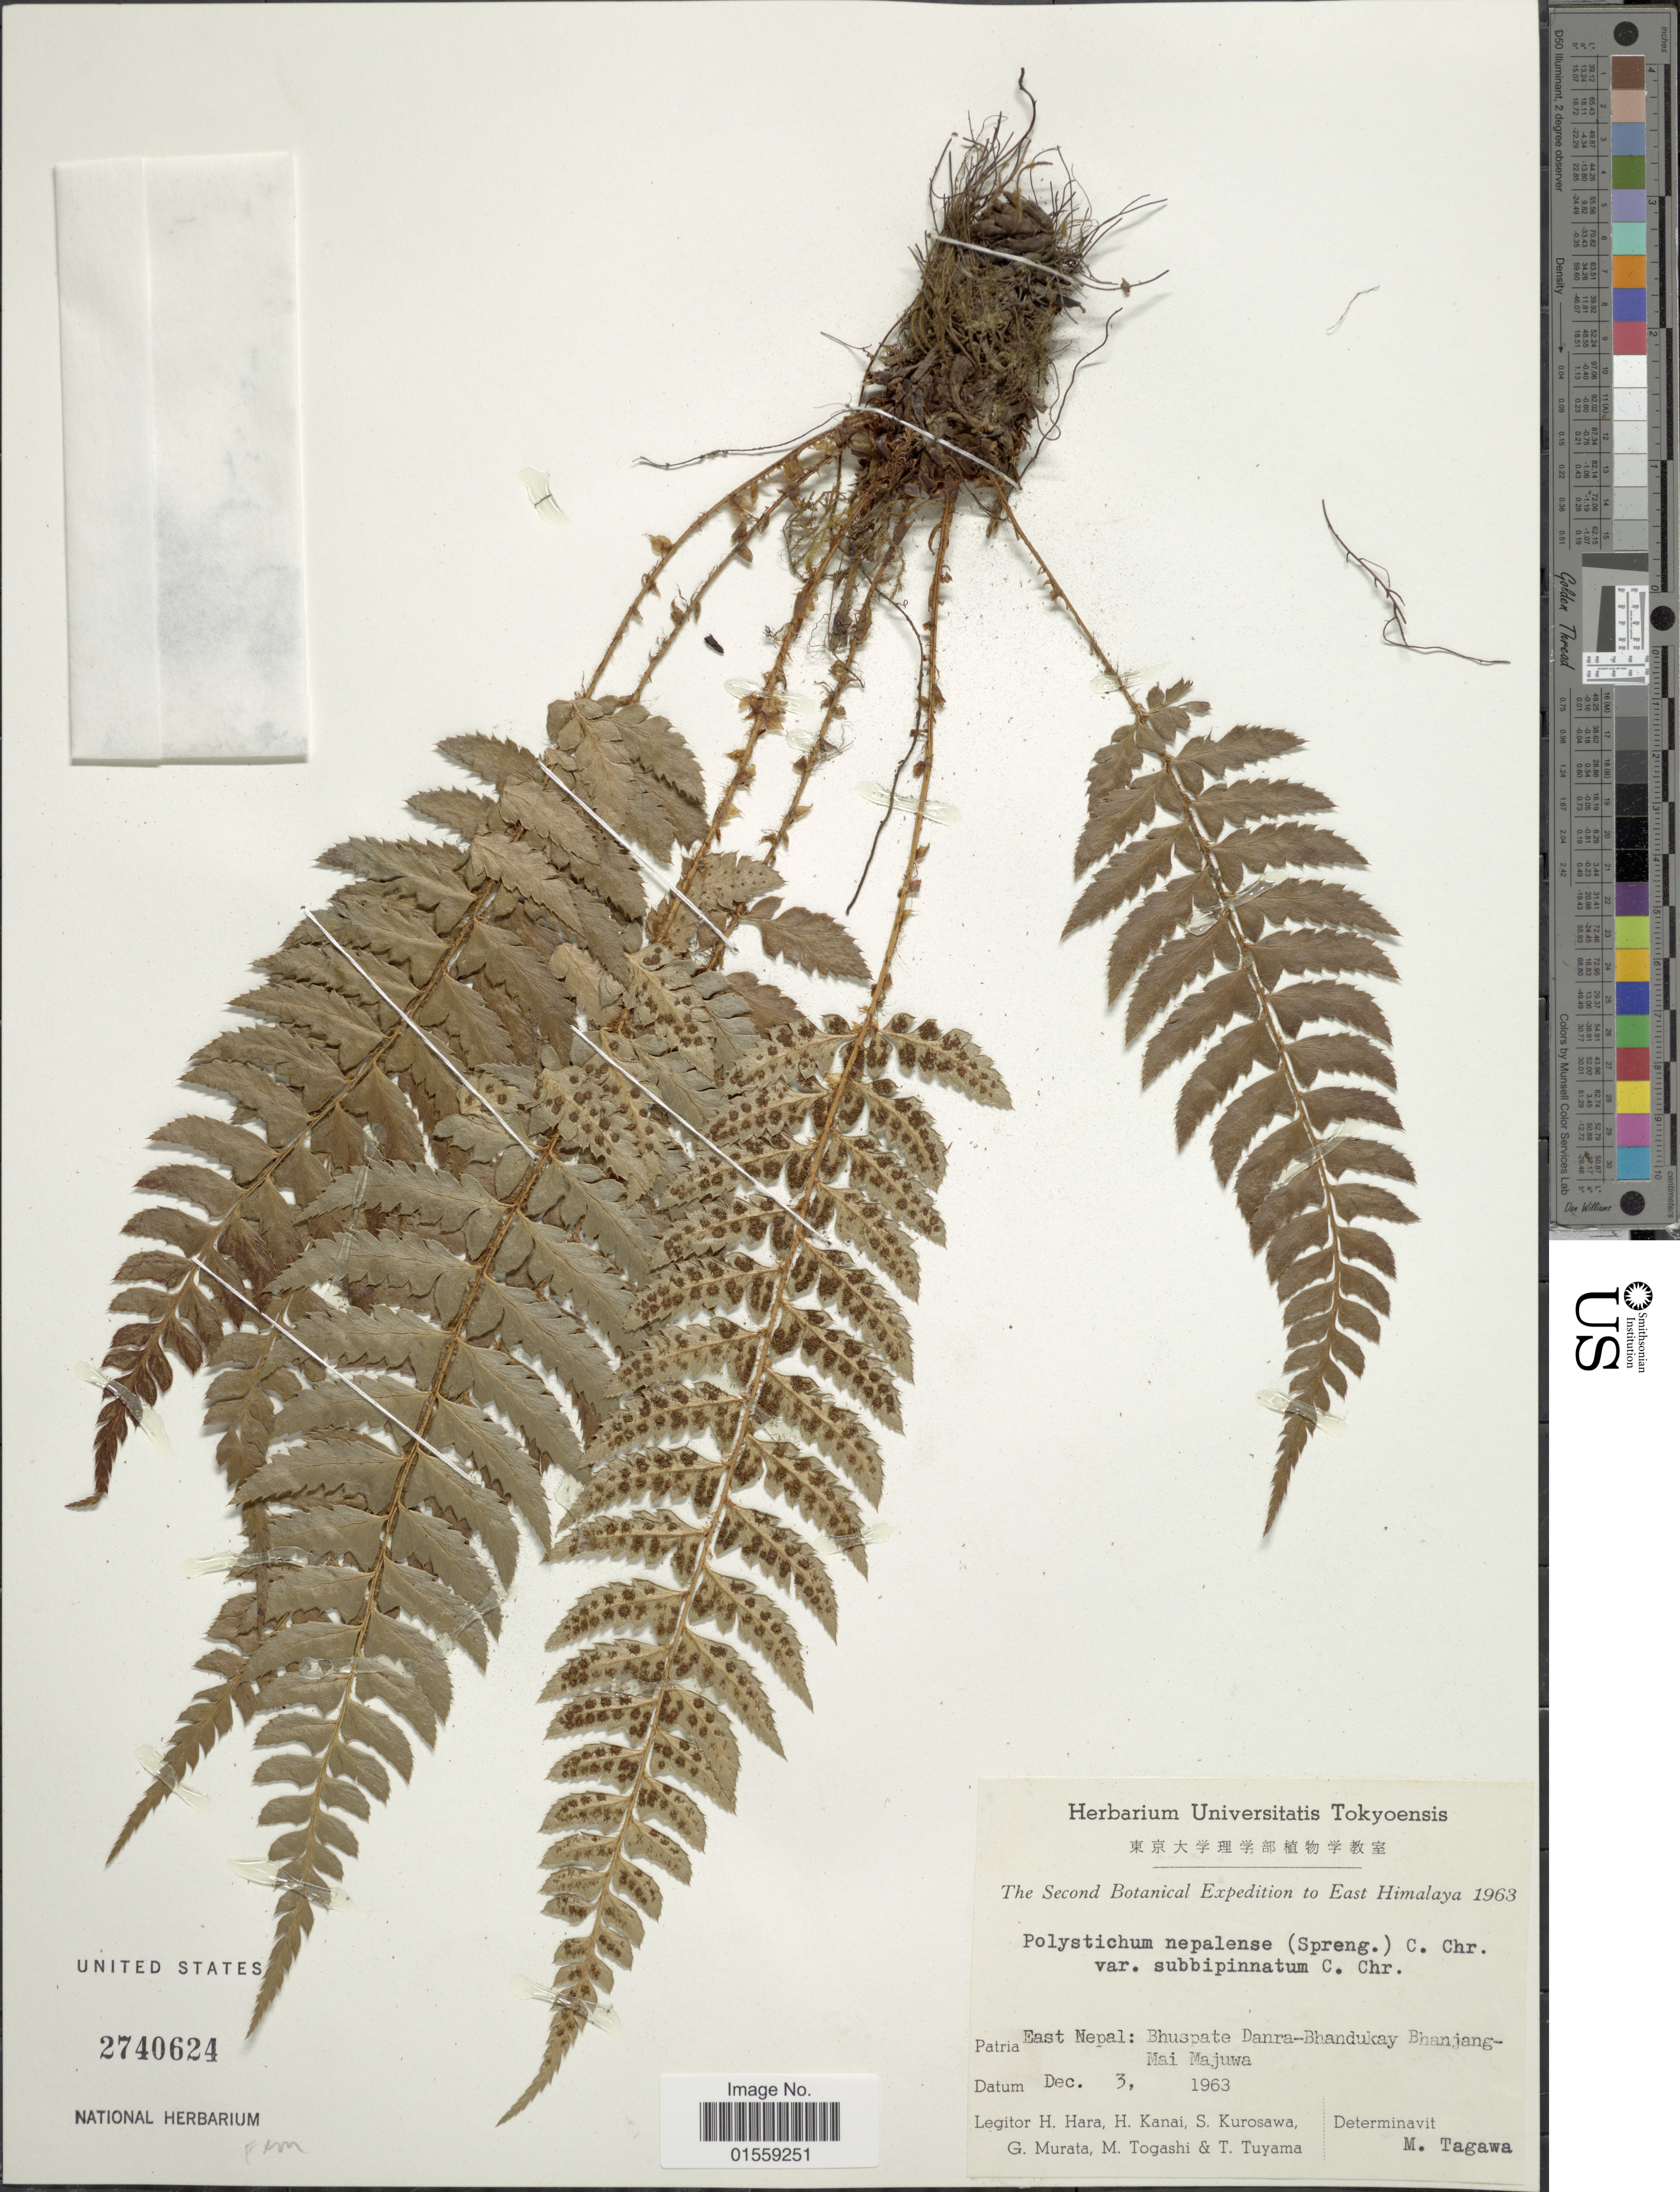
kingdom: Plantae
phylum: Tracheophyta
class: Polypodiopsida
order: Polypodiales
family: Dryopteridaceae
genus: Polystichum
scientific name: Polystichum nepalense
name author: (Spreng.) C. Chr.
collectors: H. Ebihara, H. Kanai, S. Kurosawa, G. Murata & et al.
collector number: s,.n.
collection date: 1963-12-03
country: Nepal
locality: East Nepal: Bhuspate Danra-Bhandukay Bhanjan-Mai Majuwa.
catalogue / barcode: US 2740624